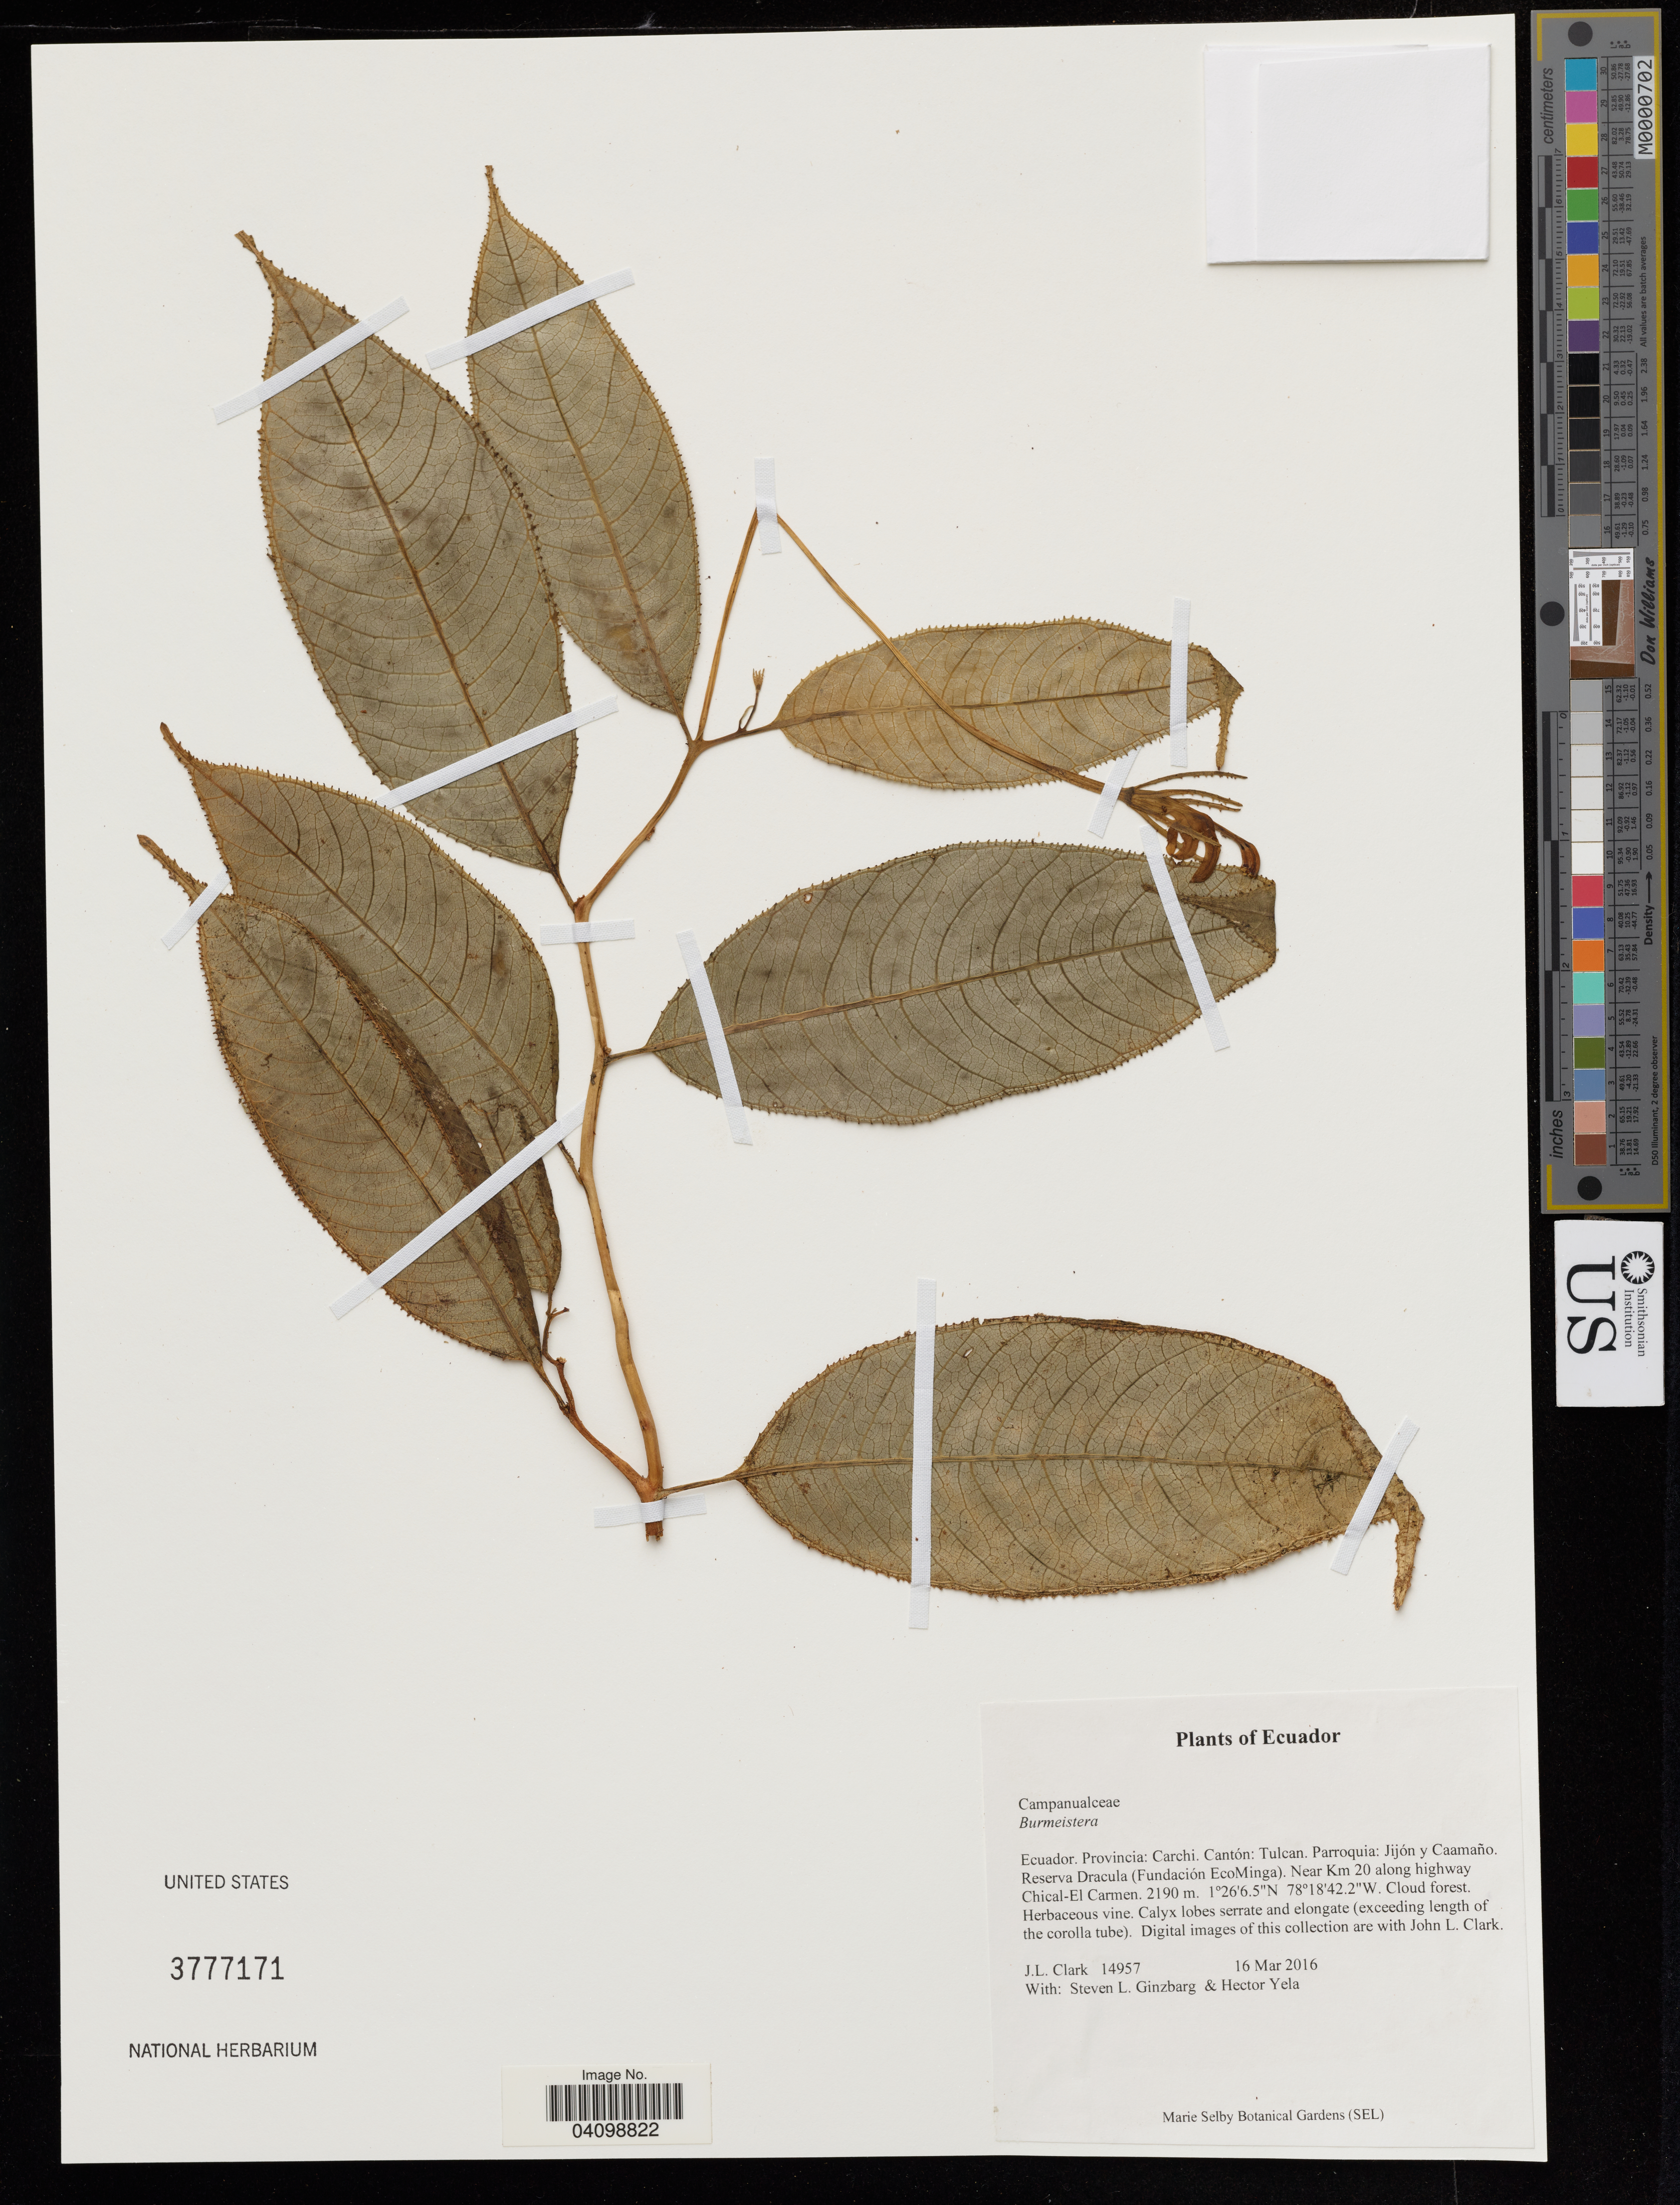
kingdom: Plantae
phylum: Tracheophyta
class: Magnoliopsida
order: Asterales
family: Campanulaceae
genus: Burmeistera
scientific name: Burmeistera sp.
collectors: J. Clark & S. Ginzbarg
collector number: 14957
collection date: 2016-03-16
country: Ecuador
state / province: Carchi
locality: Cantón: Tulcan. Parroquia: Jijón y Caamaño. Reserva Dracula (Fundación EcoMinga). Near Km 20 along highway Chical-El Carmen.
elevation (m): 2190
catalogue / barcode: US 3777171